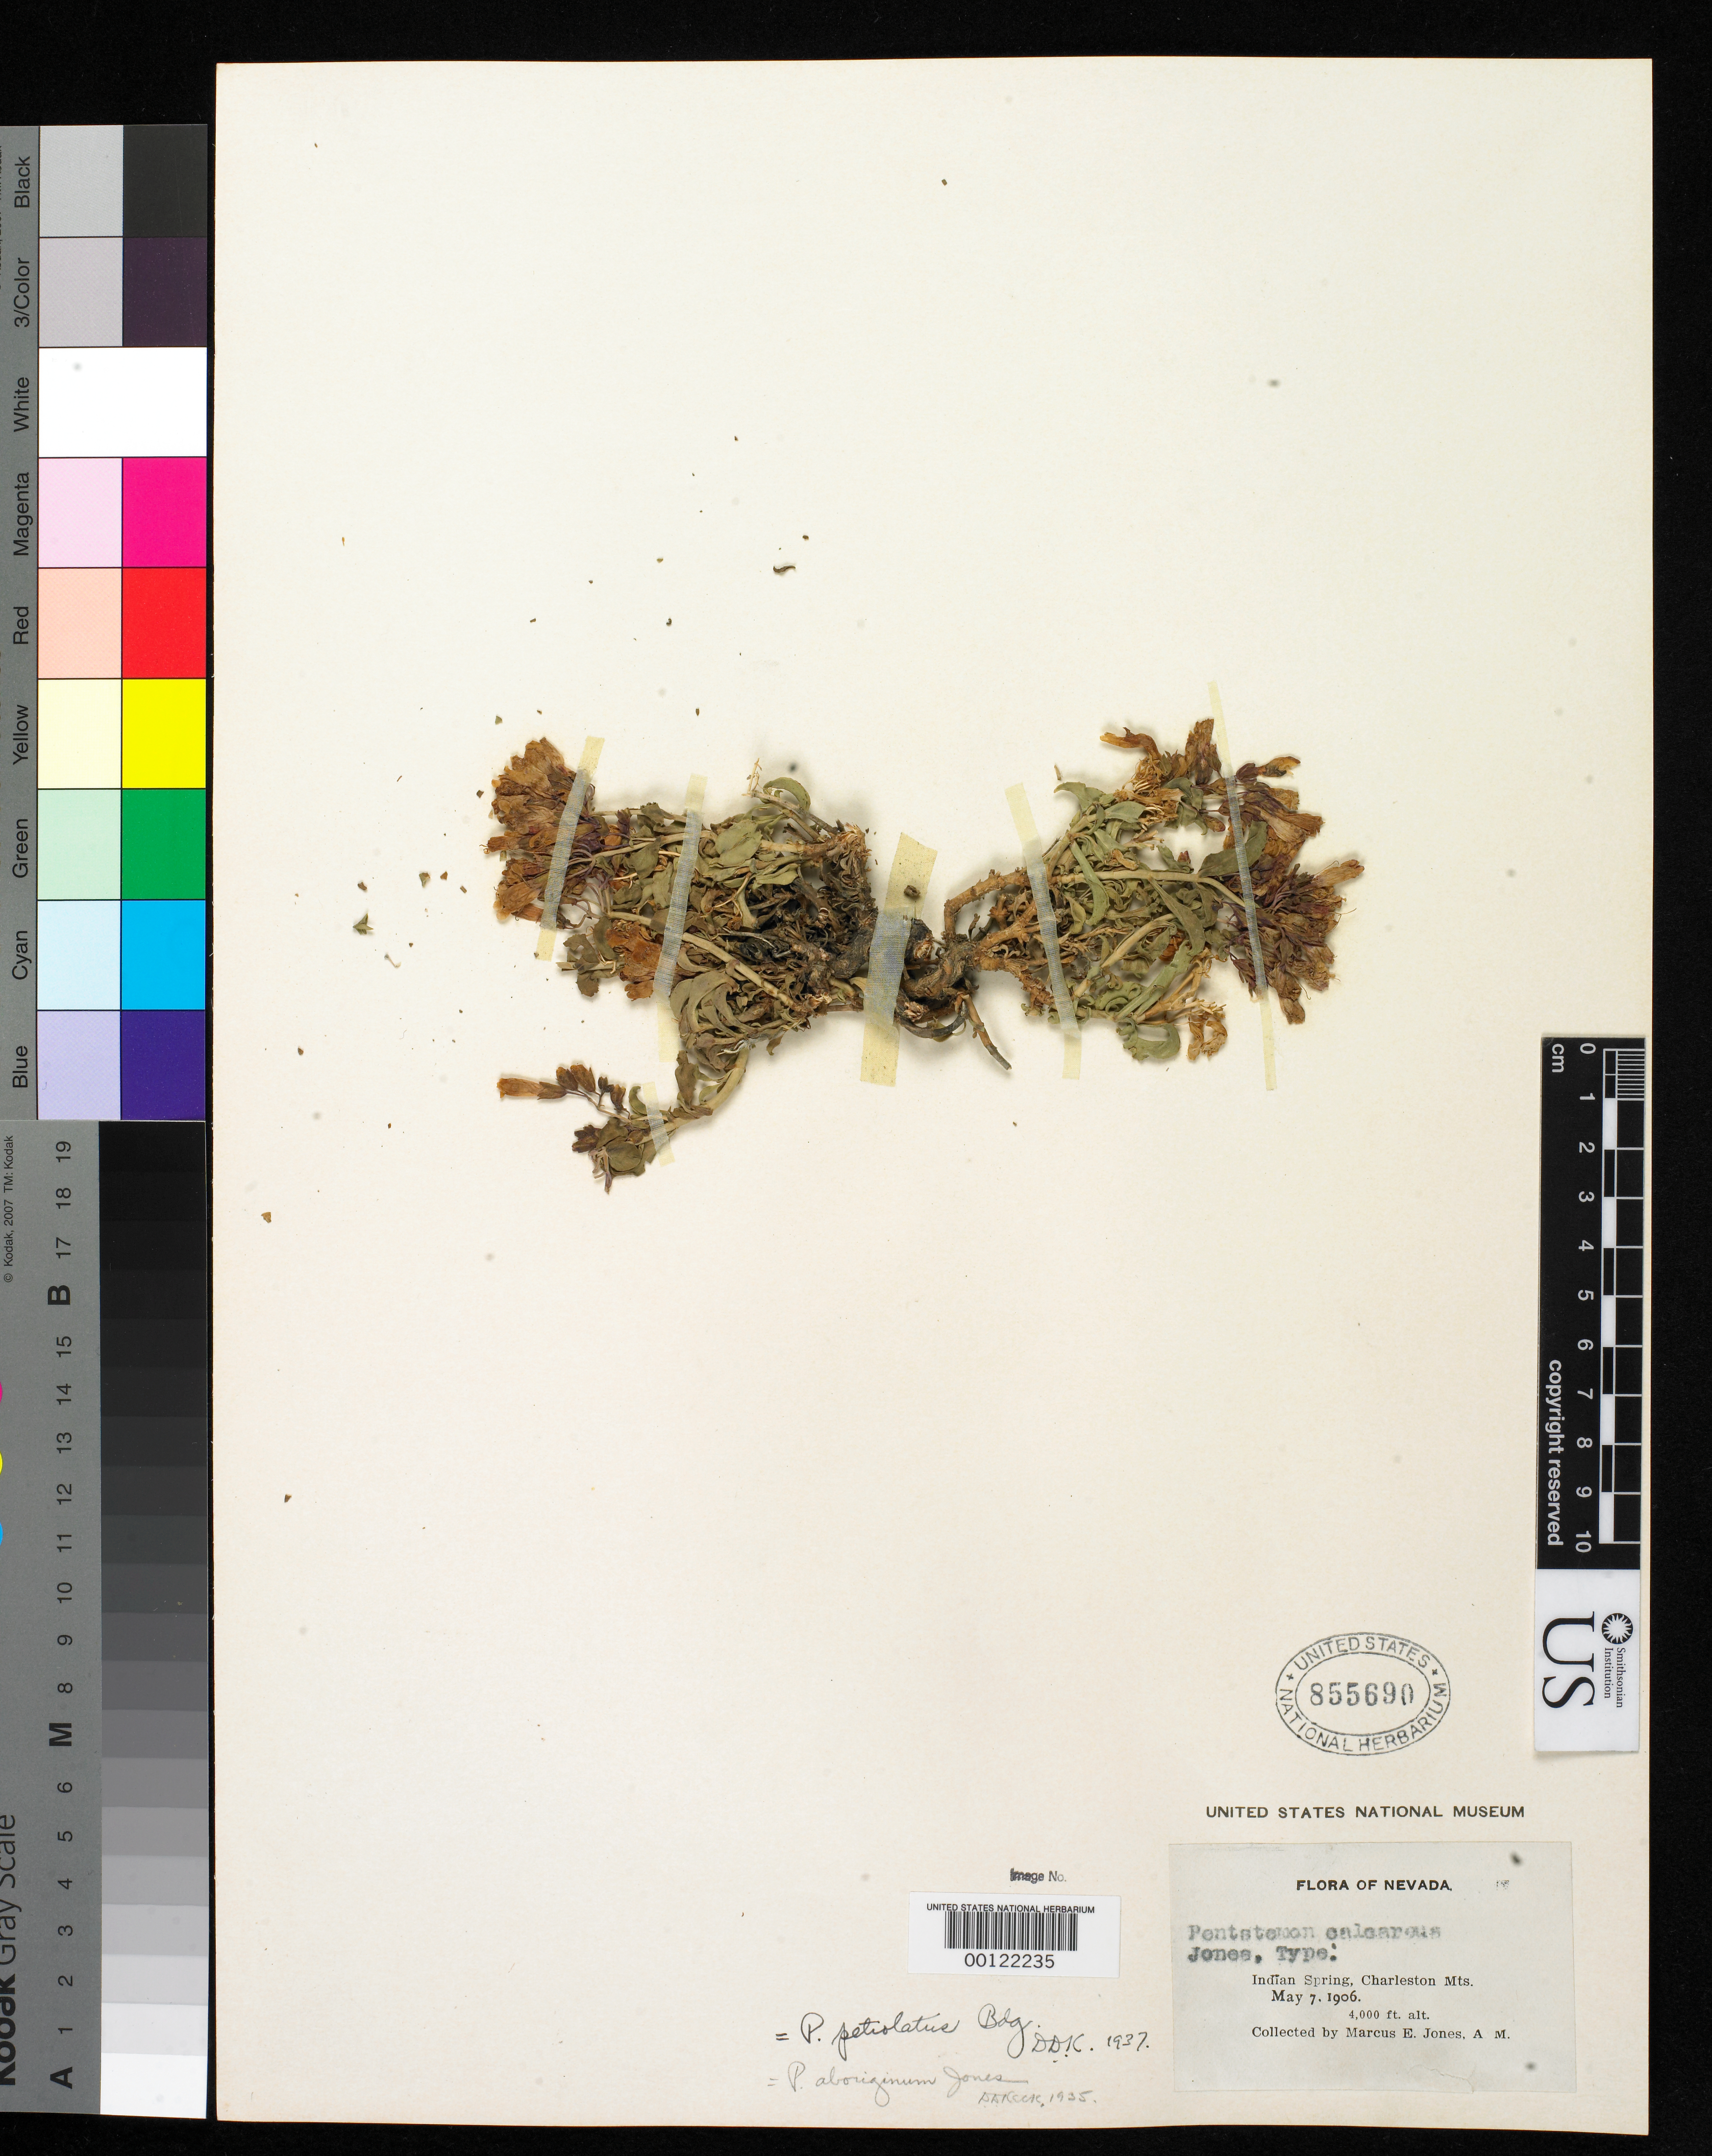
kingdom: Plantae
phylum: Tracheophyta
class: Magnoliopsida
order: Lamiales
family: Plantaginaceae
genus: Penstemon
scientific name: Penstemon calcareus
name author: M.E. Jones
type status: Isotype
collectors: M. E. Jones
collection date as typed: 07 May 1906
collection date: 1906-05-07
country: United States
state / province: Nevada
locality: Charleston Mts., Indian Springs; alt. 4000 ft.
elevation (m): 1219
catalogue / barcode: US 855690